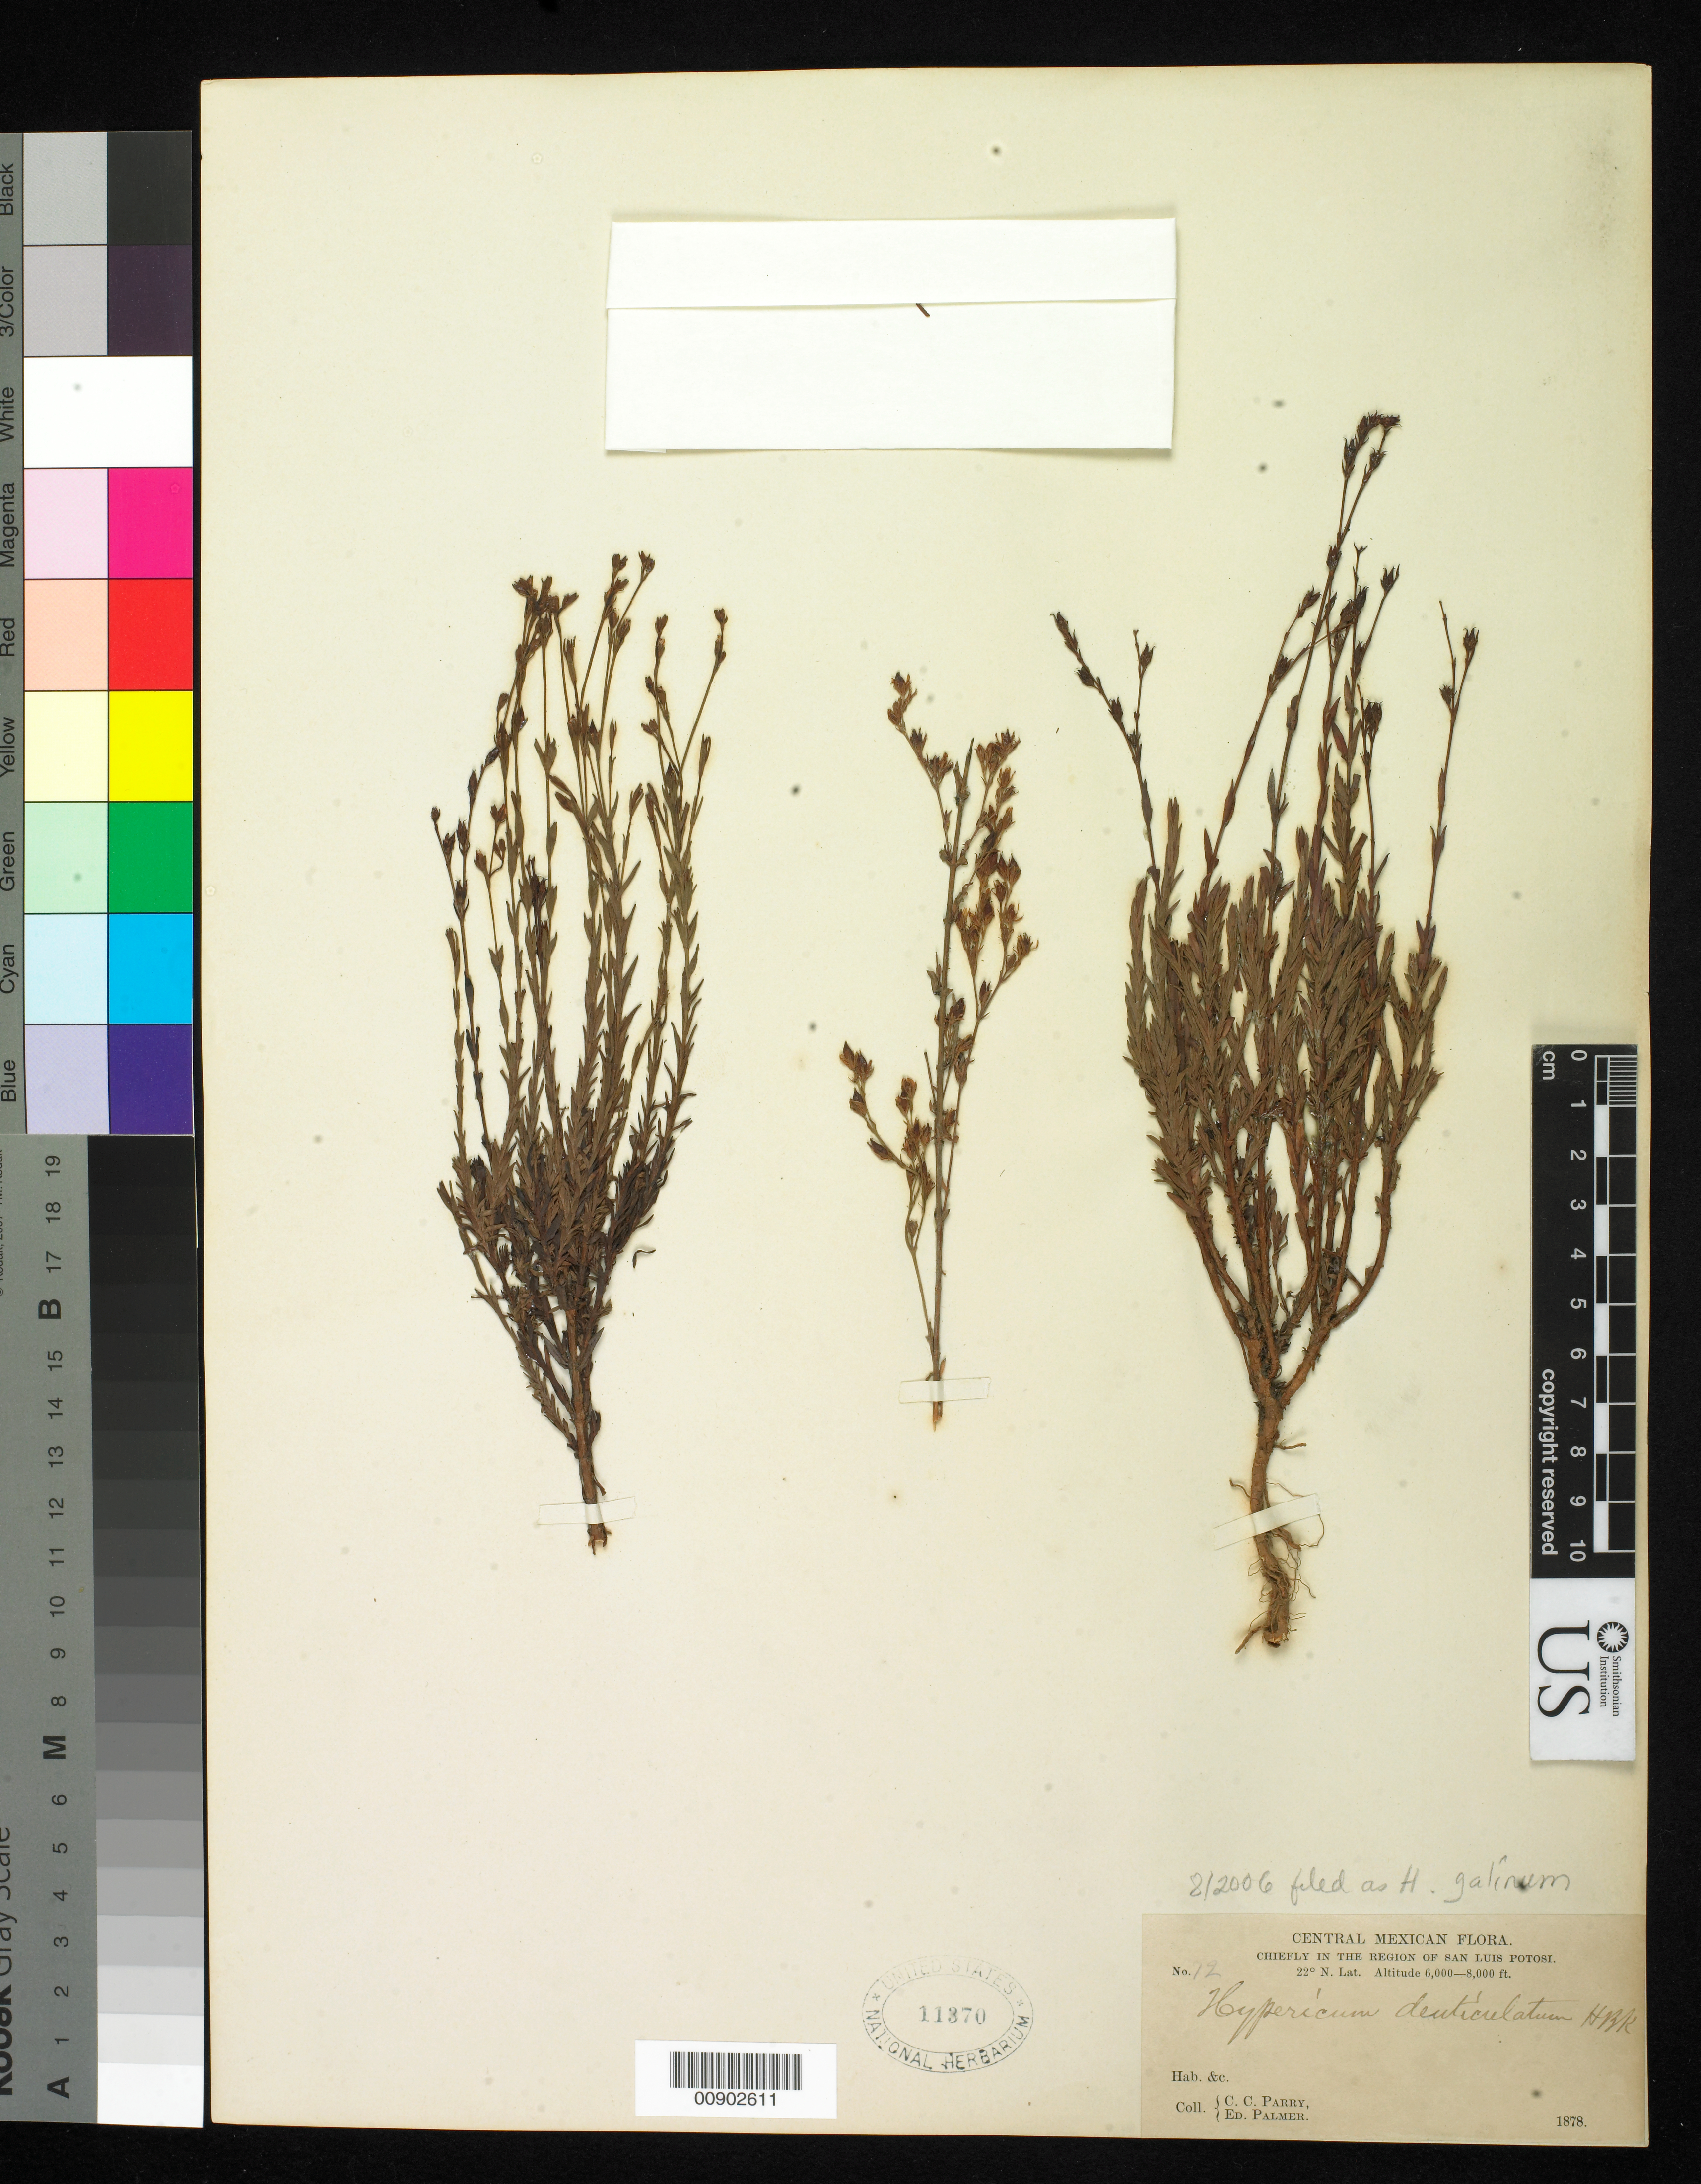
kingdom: Plantae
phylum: Tracheophyta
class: Magnoliopsida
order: Malpighiales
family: Hypericaceae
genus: Hypericum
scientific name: Hypericum galinum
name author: S.F. Blake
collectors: C. C. Parry & E. Palmer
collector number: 72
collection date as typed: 1878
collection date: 1878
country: Mexico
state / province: San Luis Potosí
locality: Chiefly in the region of San Luis Potosí.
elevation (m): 1829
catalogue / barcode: US 11370